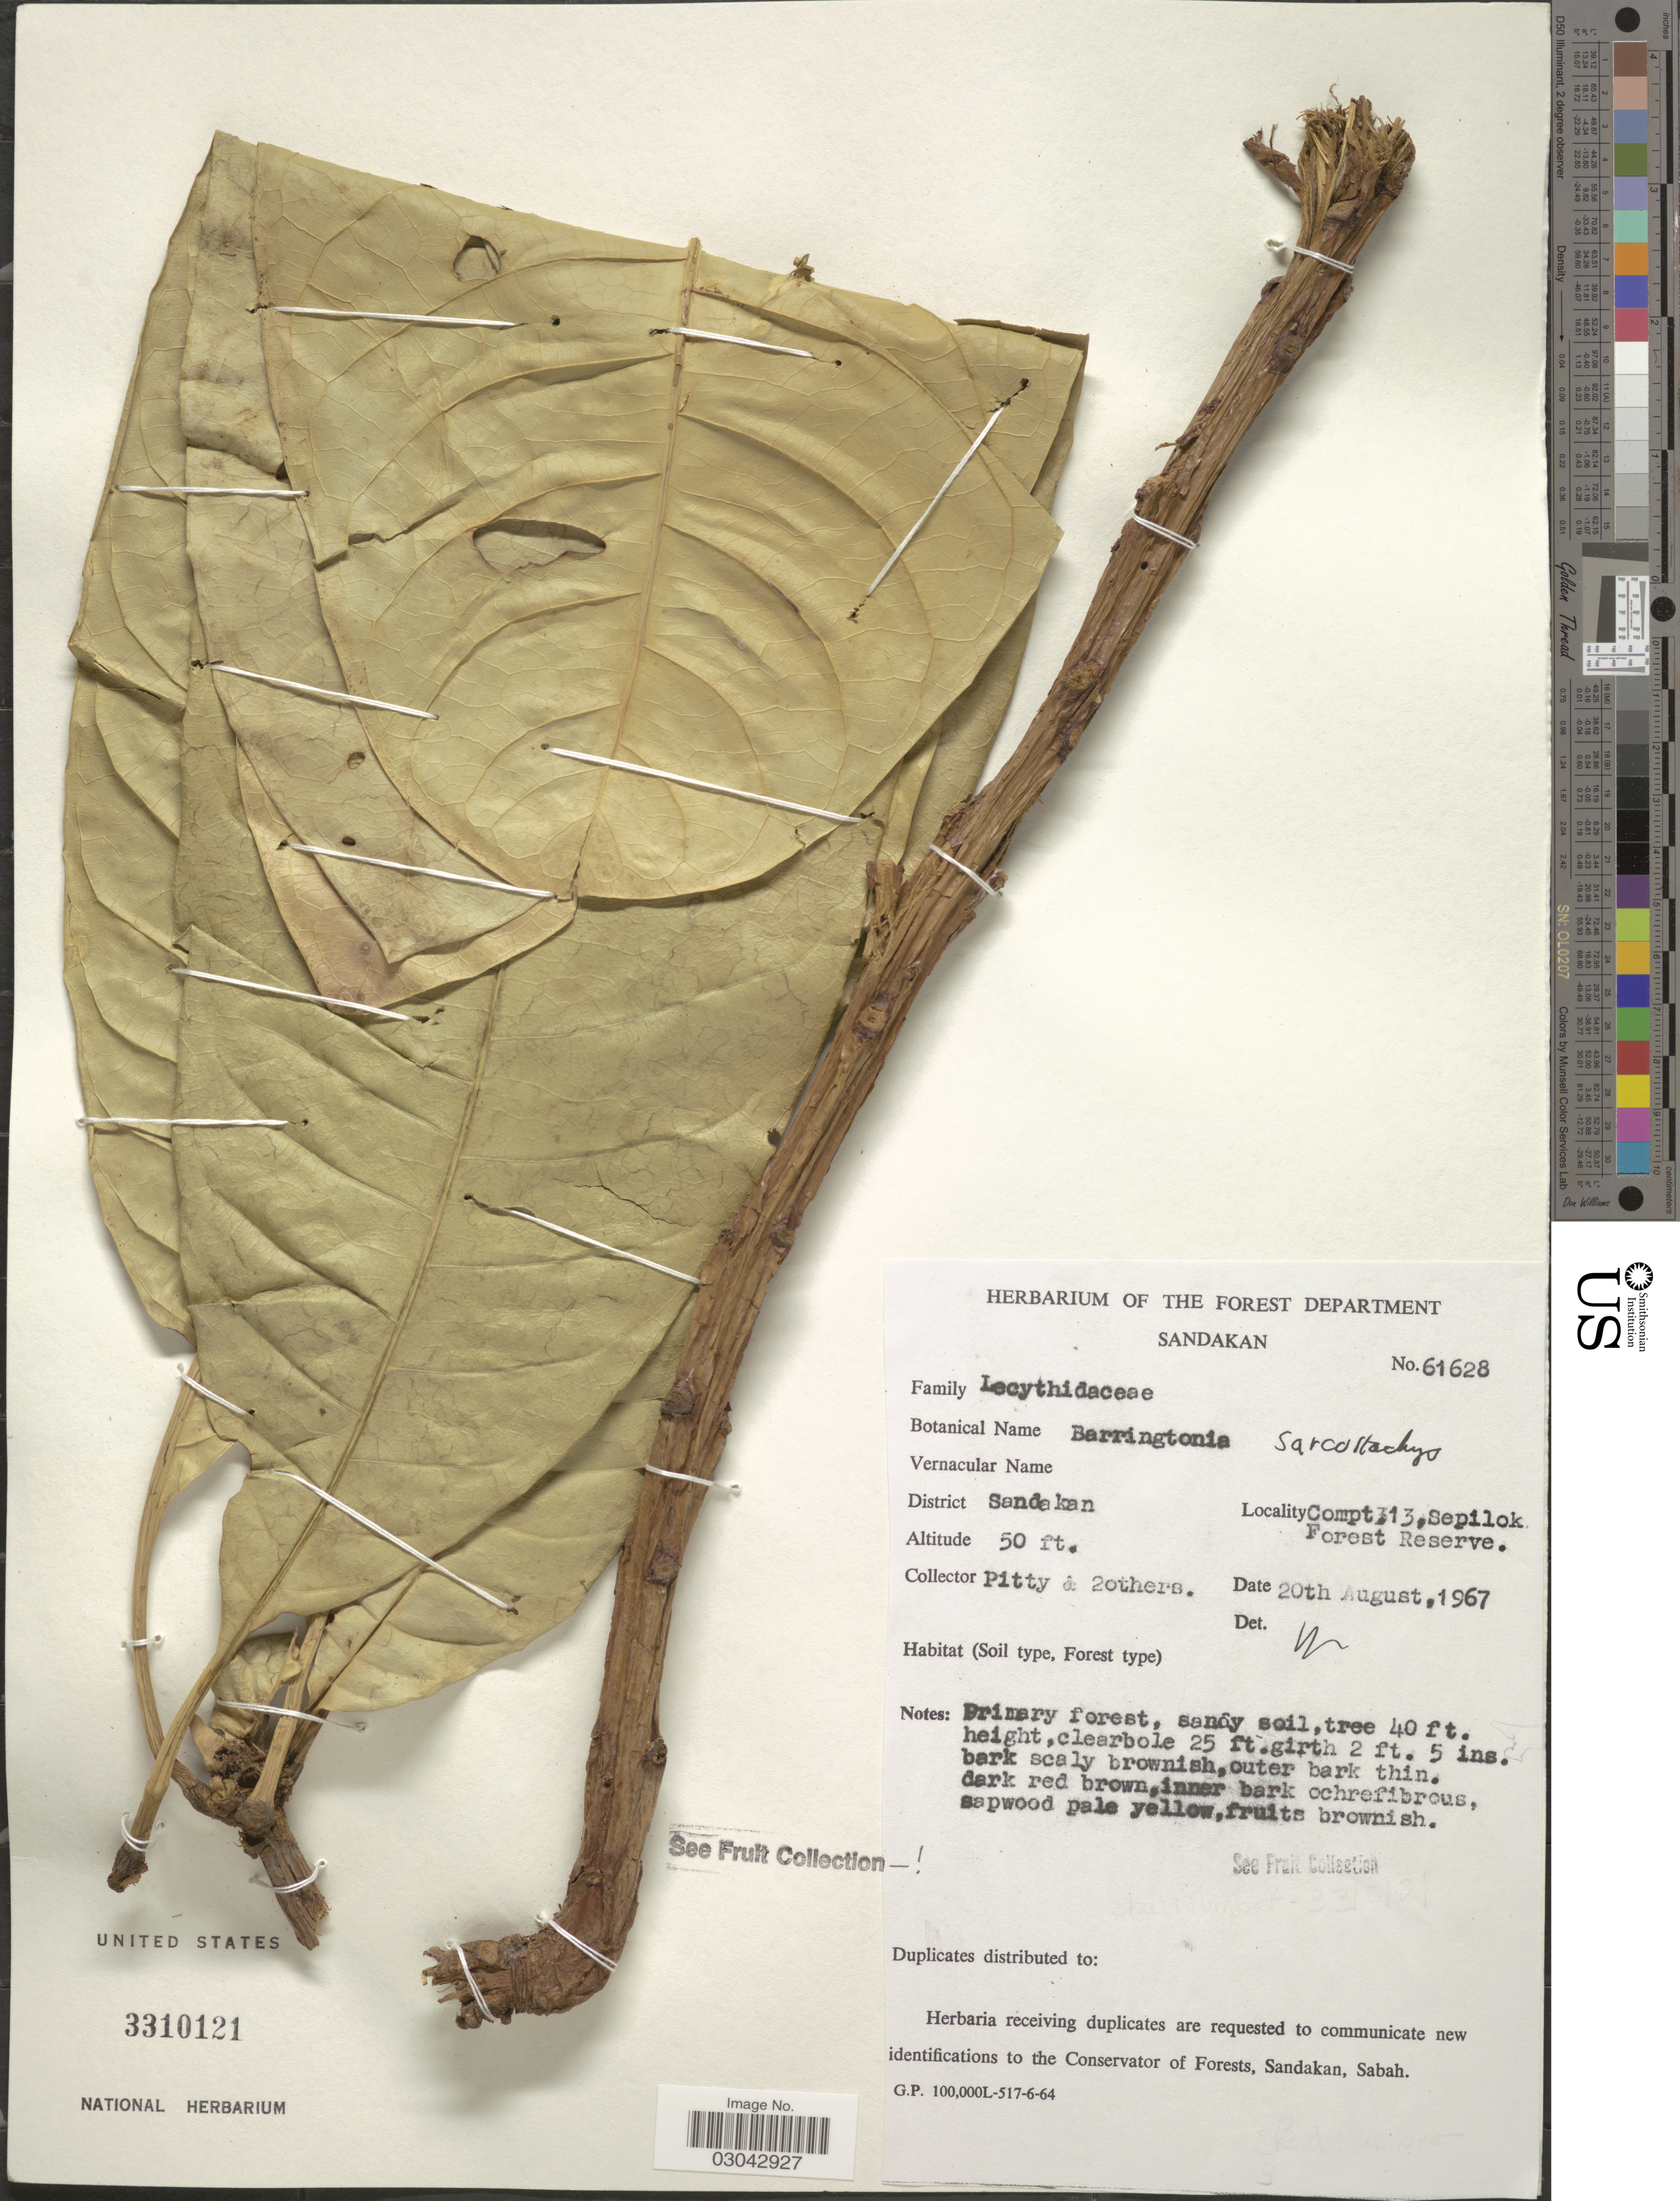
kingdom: Plantae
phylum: Tracheophyta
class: Magnoliopsida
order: Ericales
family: Lecythidaceae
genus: Barringtonia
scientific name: Barringtonia sarcostachys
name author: (Blume) Miq.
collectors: -- Pitty & et al.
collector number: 61628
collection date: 1967-08-20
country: Malaysia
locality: District Sandakan, Compt. 13, Sepilok Forest Reserve.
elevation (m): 15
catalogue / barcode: US 3310121